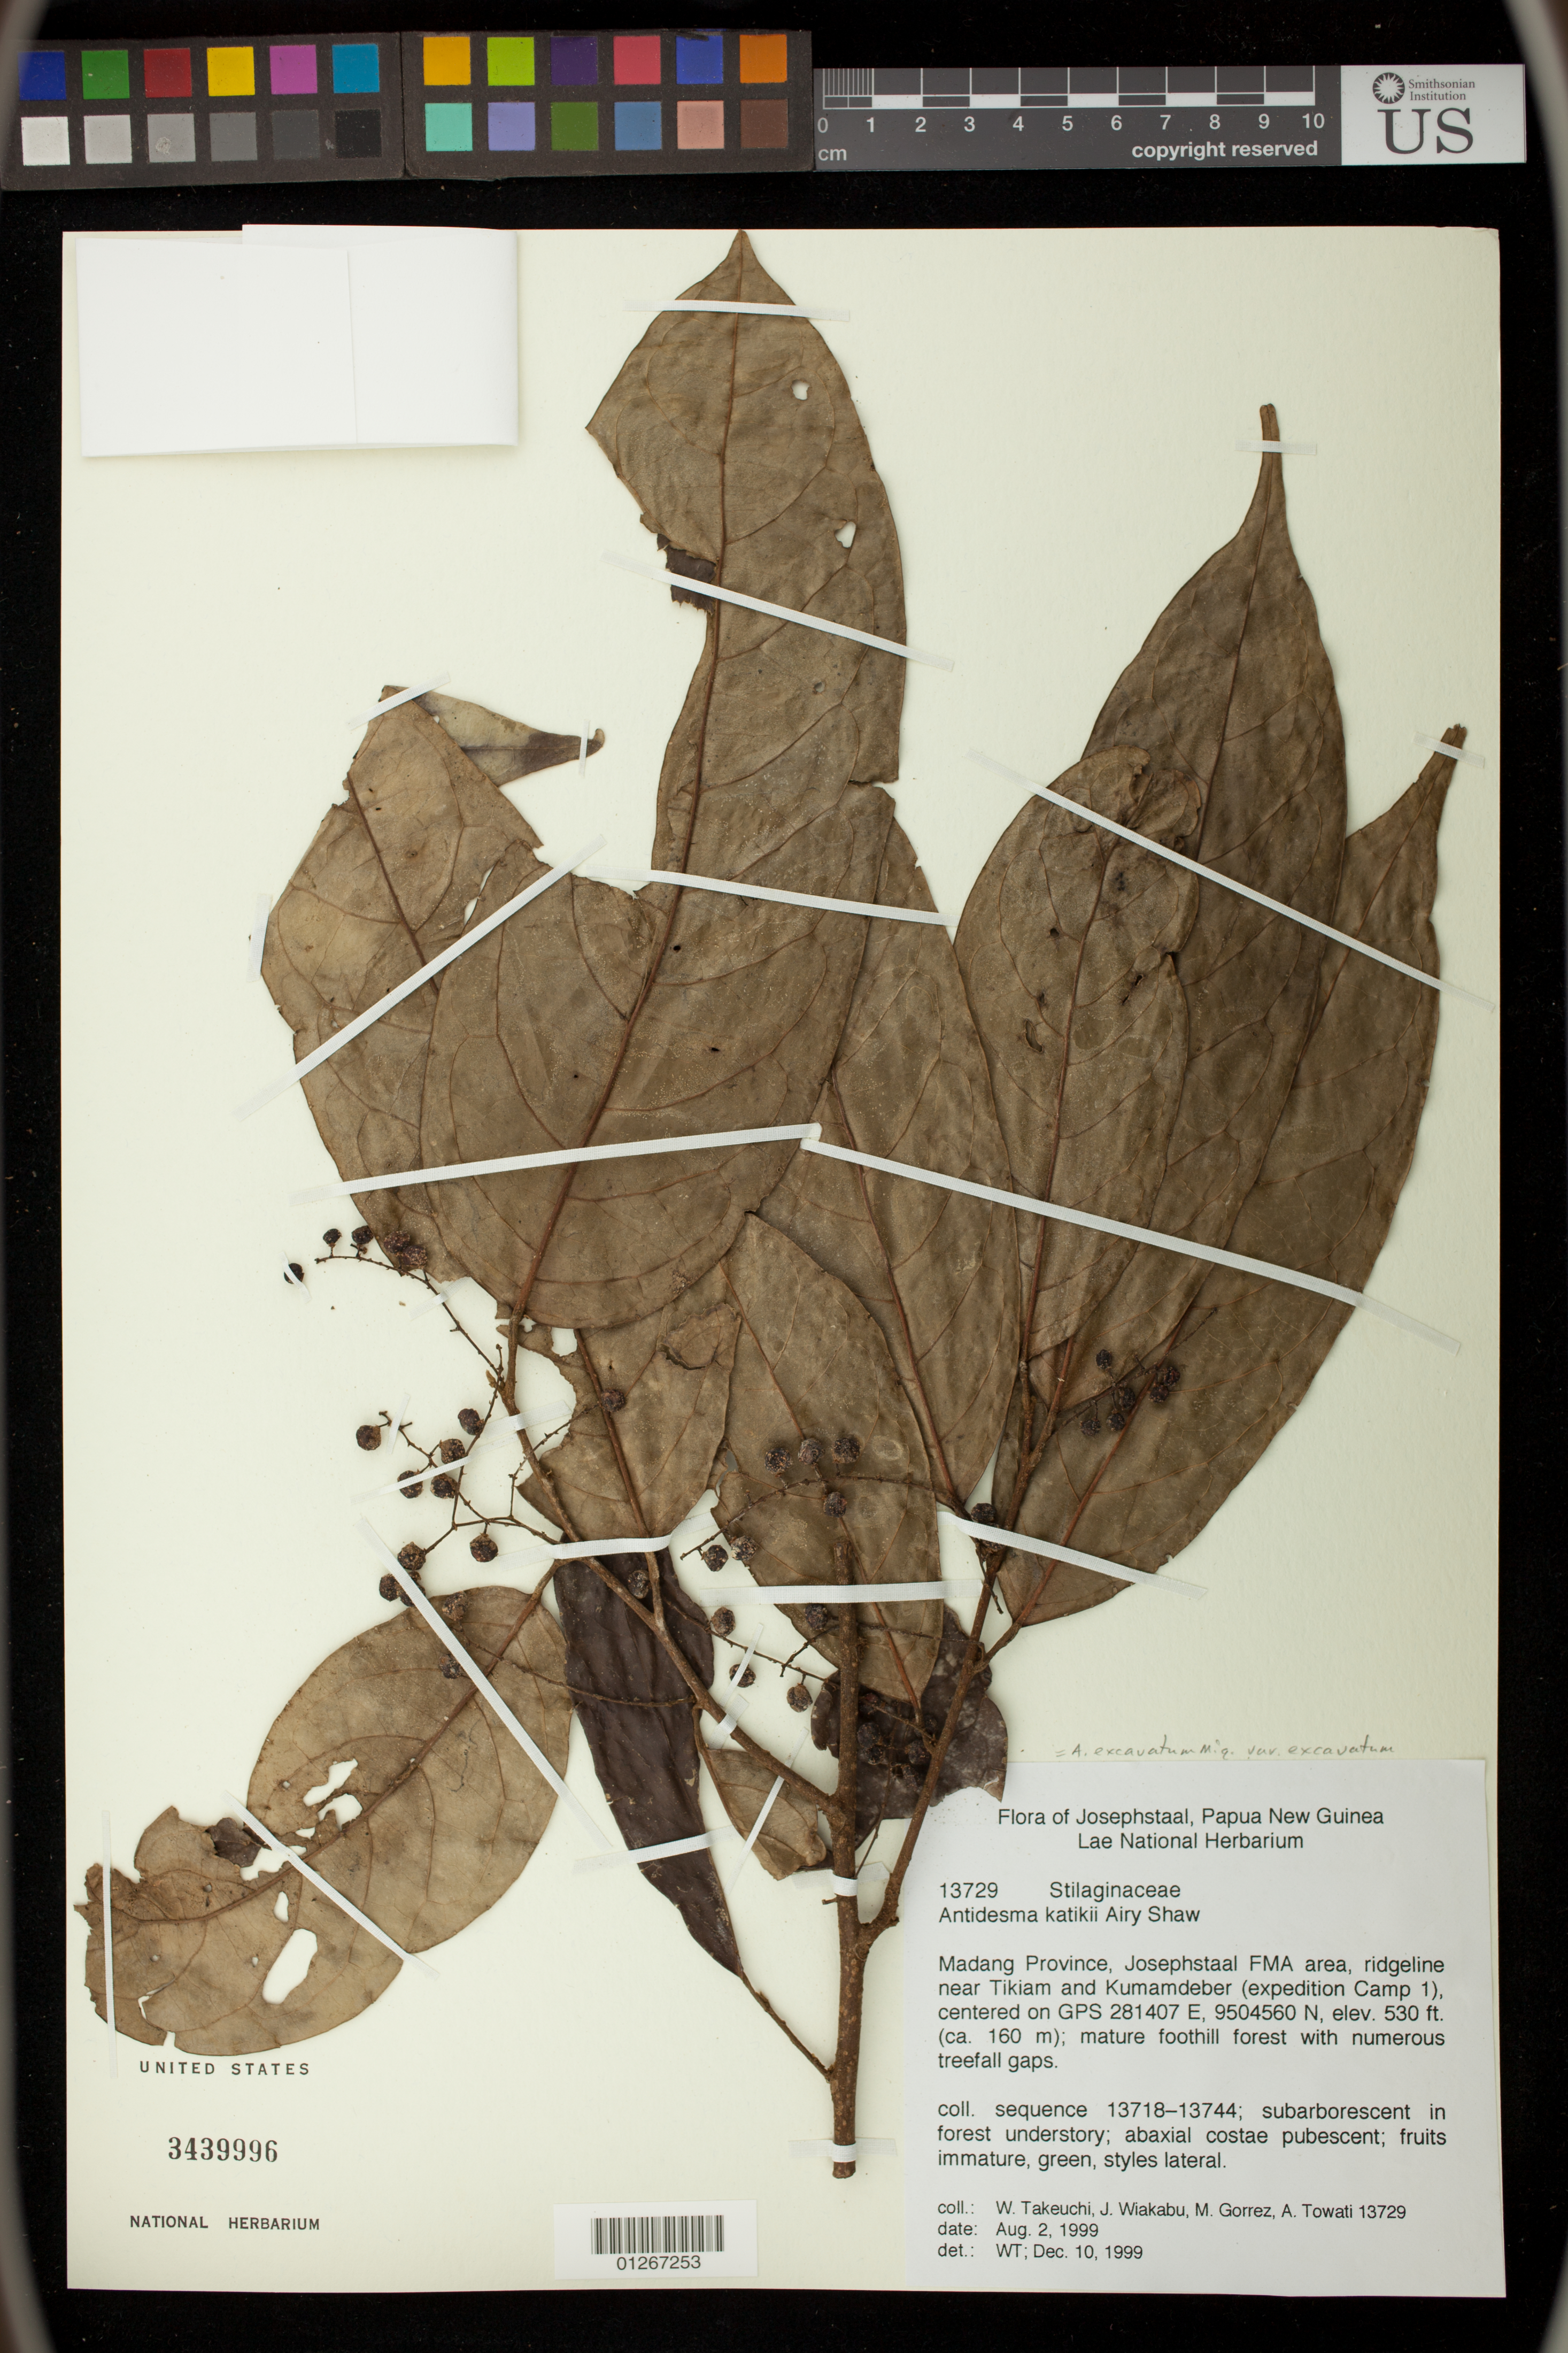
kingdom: Plantae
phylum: Tracheophyta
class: Magnoliopsida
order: Malpighiales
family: Phyllanthaceae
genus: Antidesma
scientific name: Antidesma excavatum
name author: Miq.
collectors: W. Takeuchi, J. Wiakabu, M. Gorrez & A. Towati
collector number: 13729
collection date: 1999-08-02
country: Papua New Guinea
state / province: Madang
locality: Josephstaal FMA area, ridgeline near Tikiam and Kumamdeber (expedition Camp 1), centered on GPS 281407 E, 9504560 N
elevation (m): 162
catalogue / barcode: US 3439996